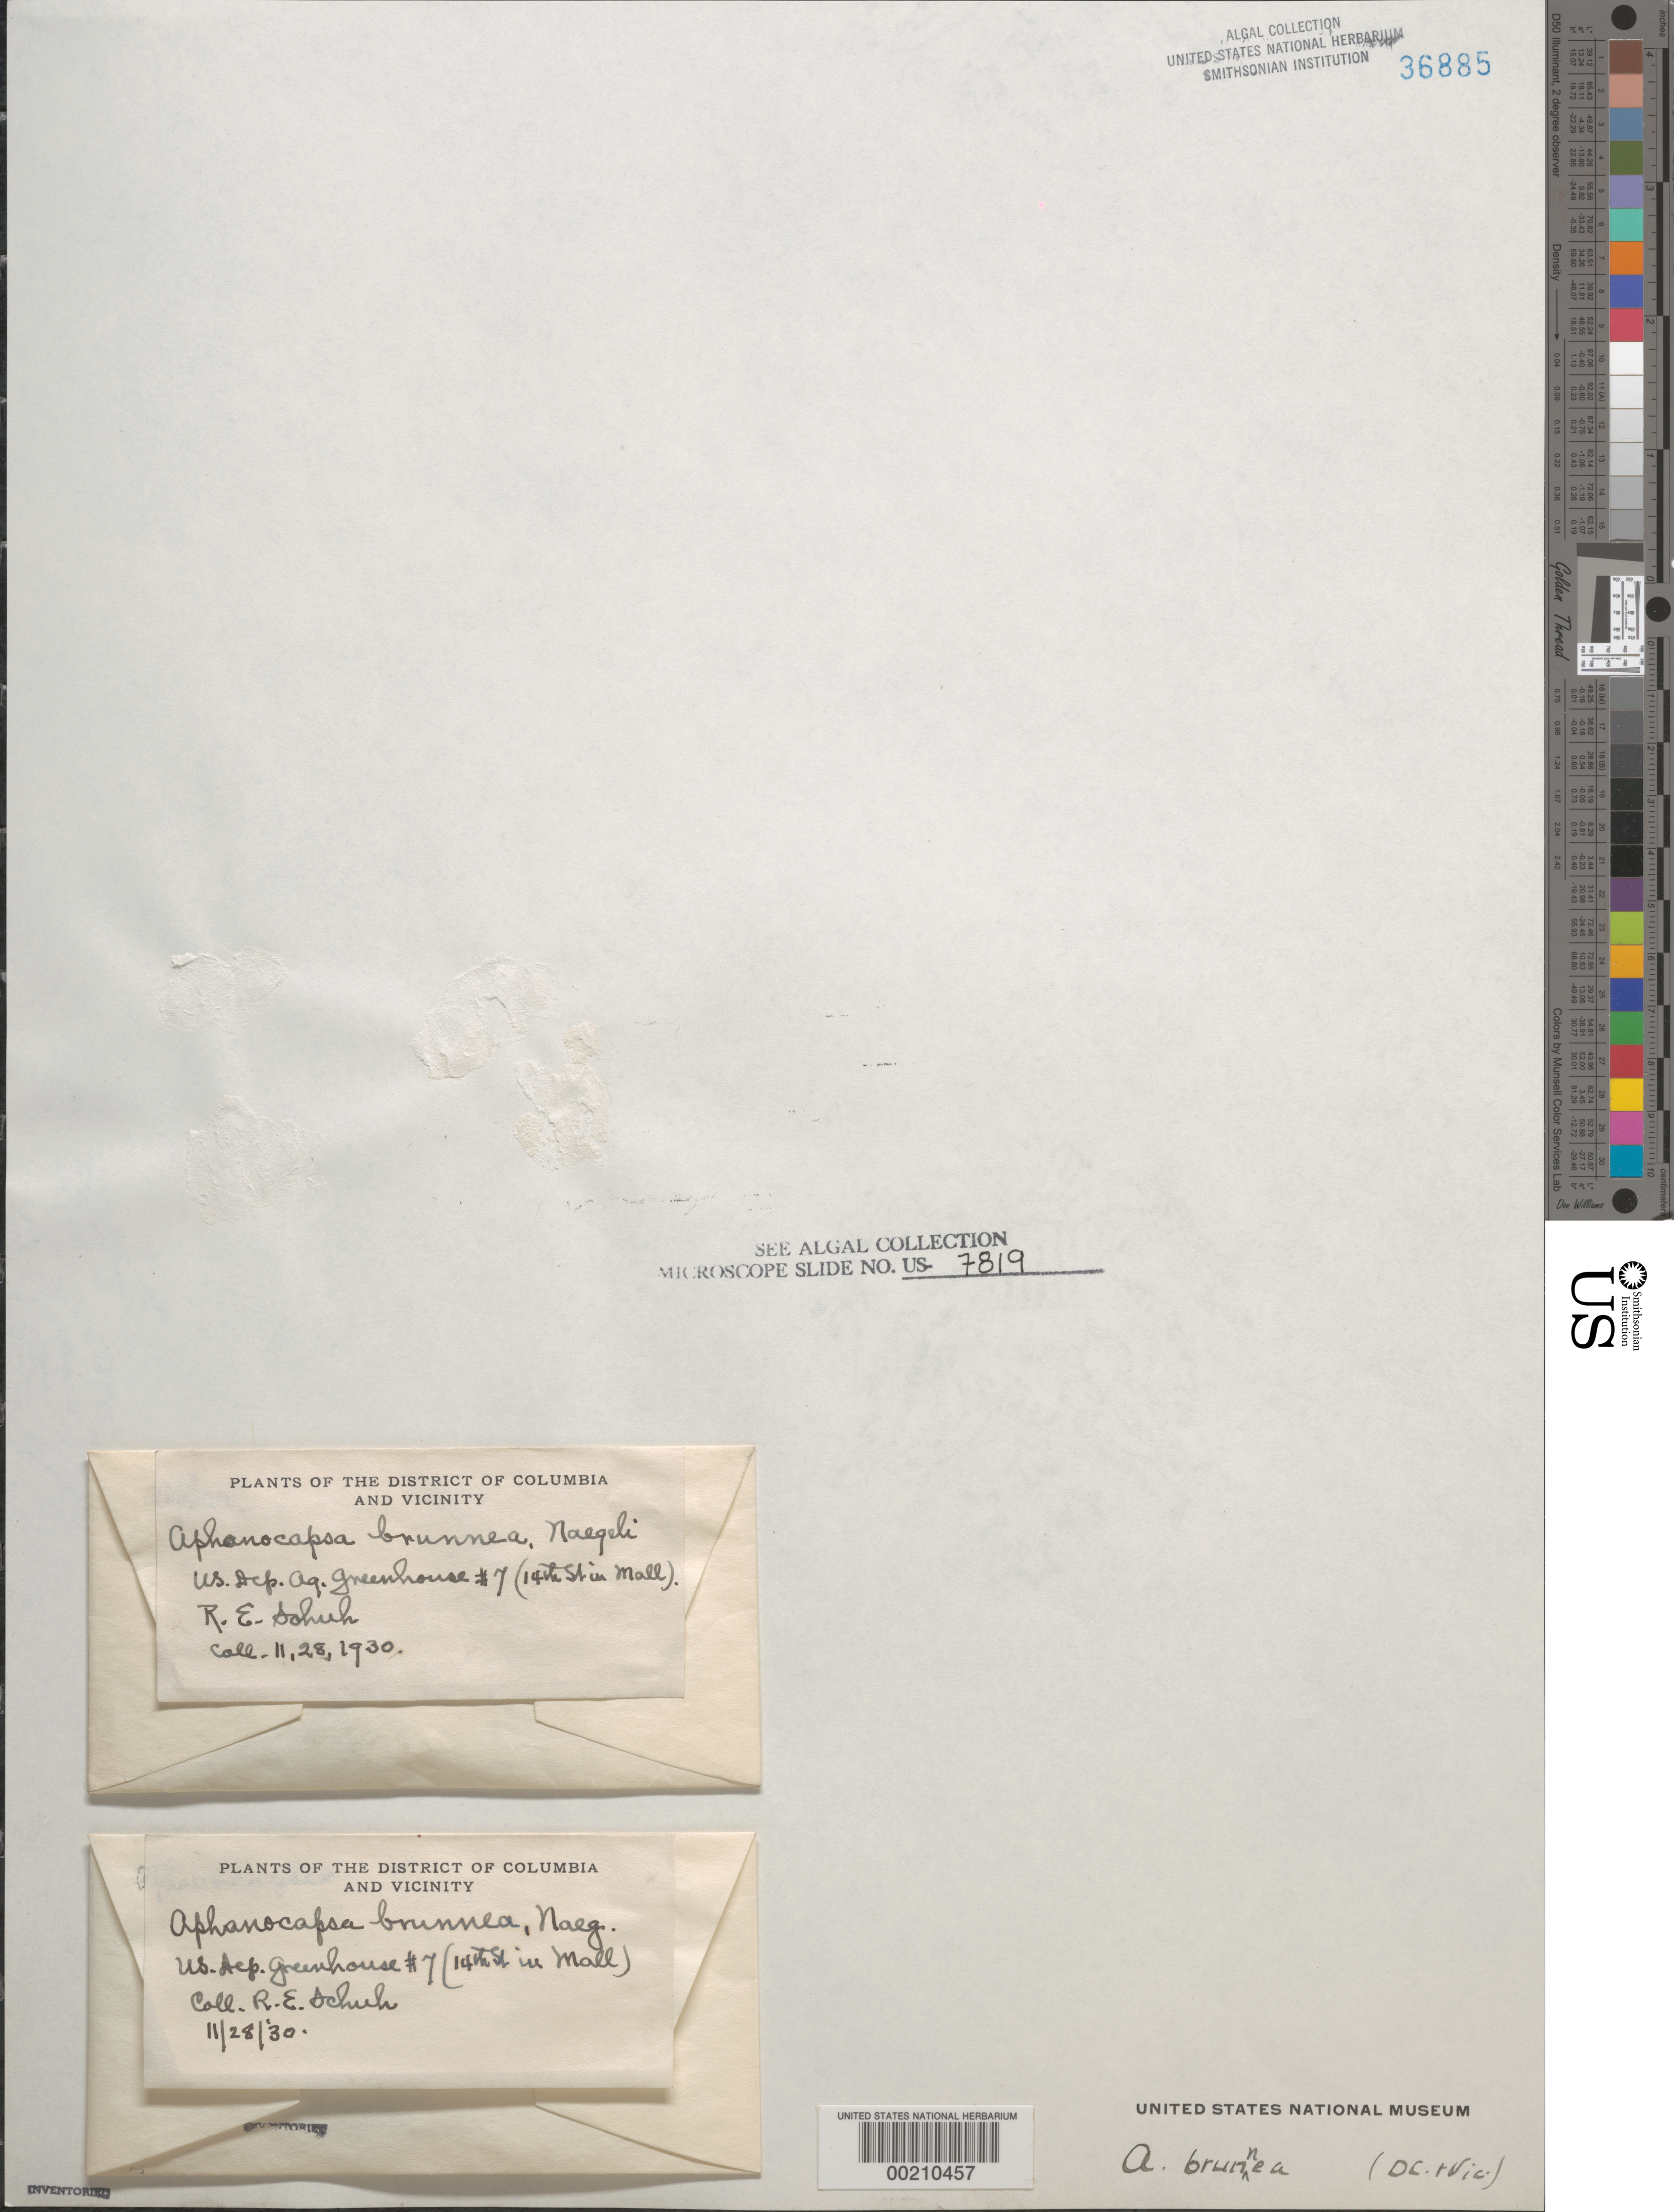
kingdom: Bacteria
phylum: Cyanobacteria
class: Cyanobacteriia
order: Synechococcales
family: Merismopediaceae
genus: Aphanocapsa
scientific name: Aphanocapsa brunnea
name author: (A. Braun ex Kütz.) Nägeli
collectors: R. Schuh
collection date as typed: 28 Nov 1930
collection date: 1930-11-28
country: United States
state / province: District of Columbia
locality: US Department of Agriculture, Greenhouse no. 7, 14th Street and Mall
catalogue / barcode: US 36885